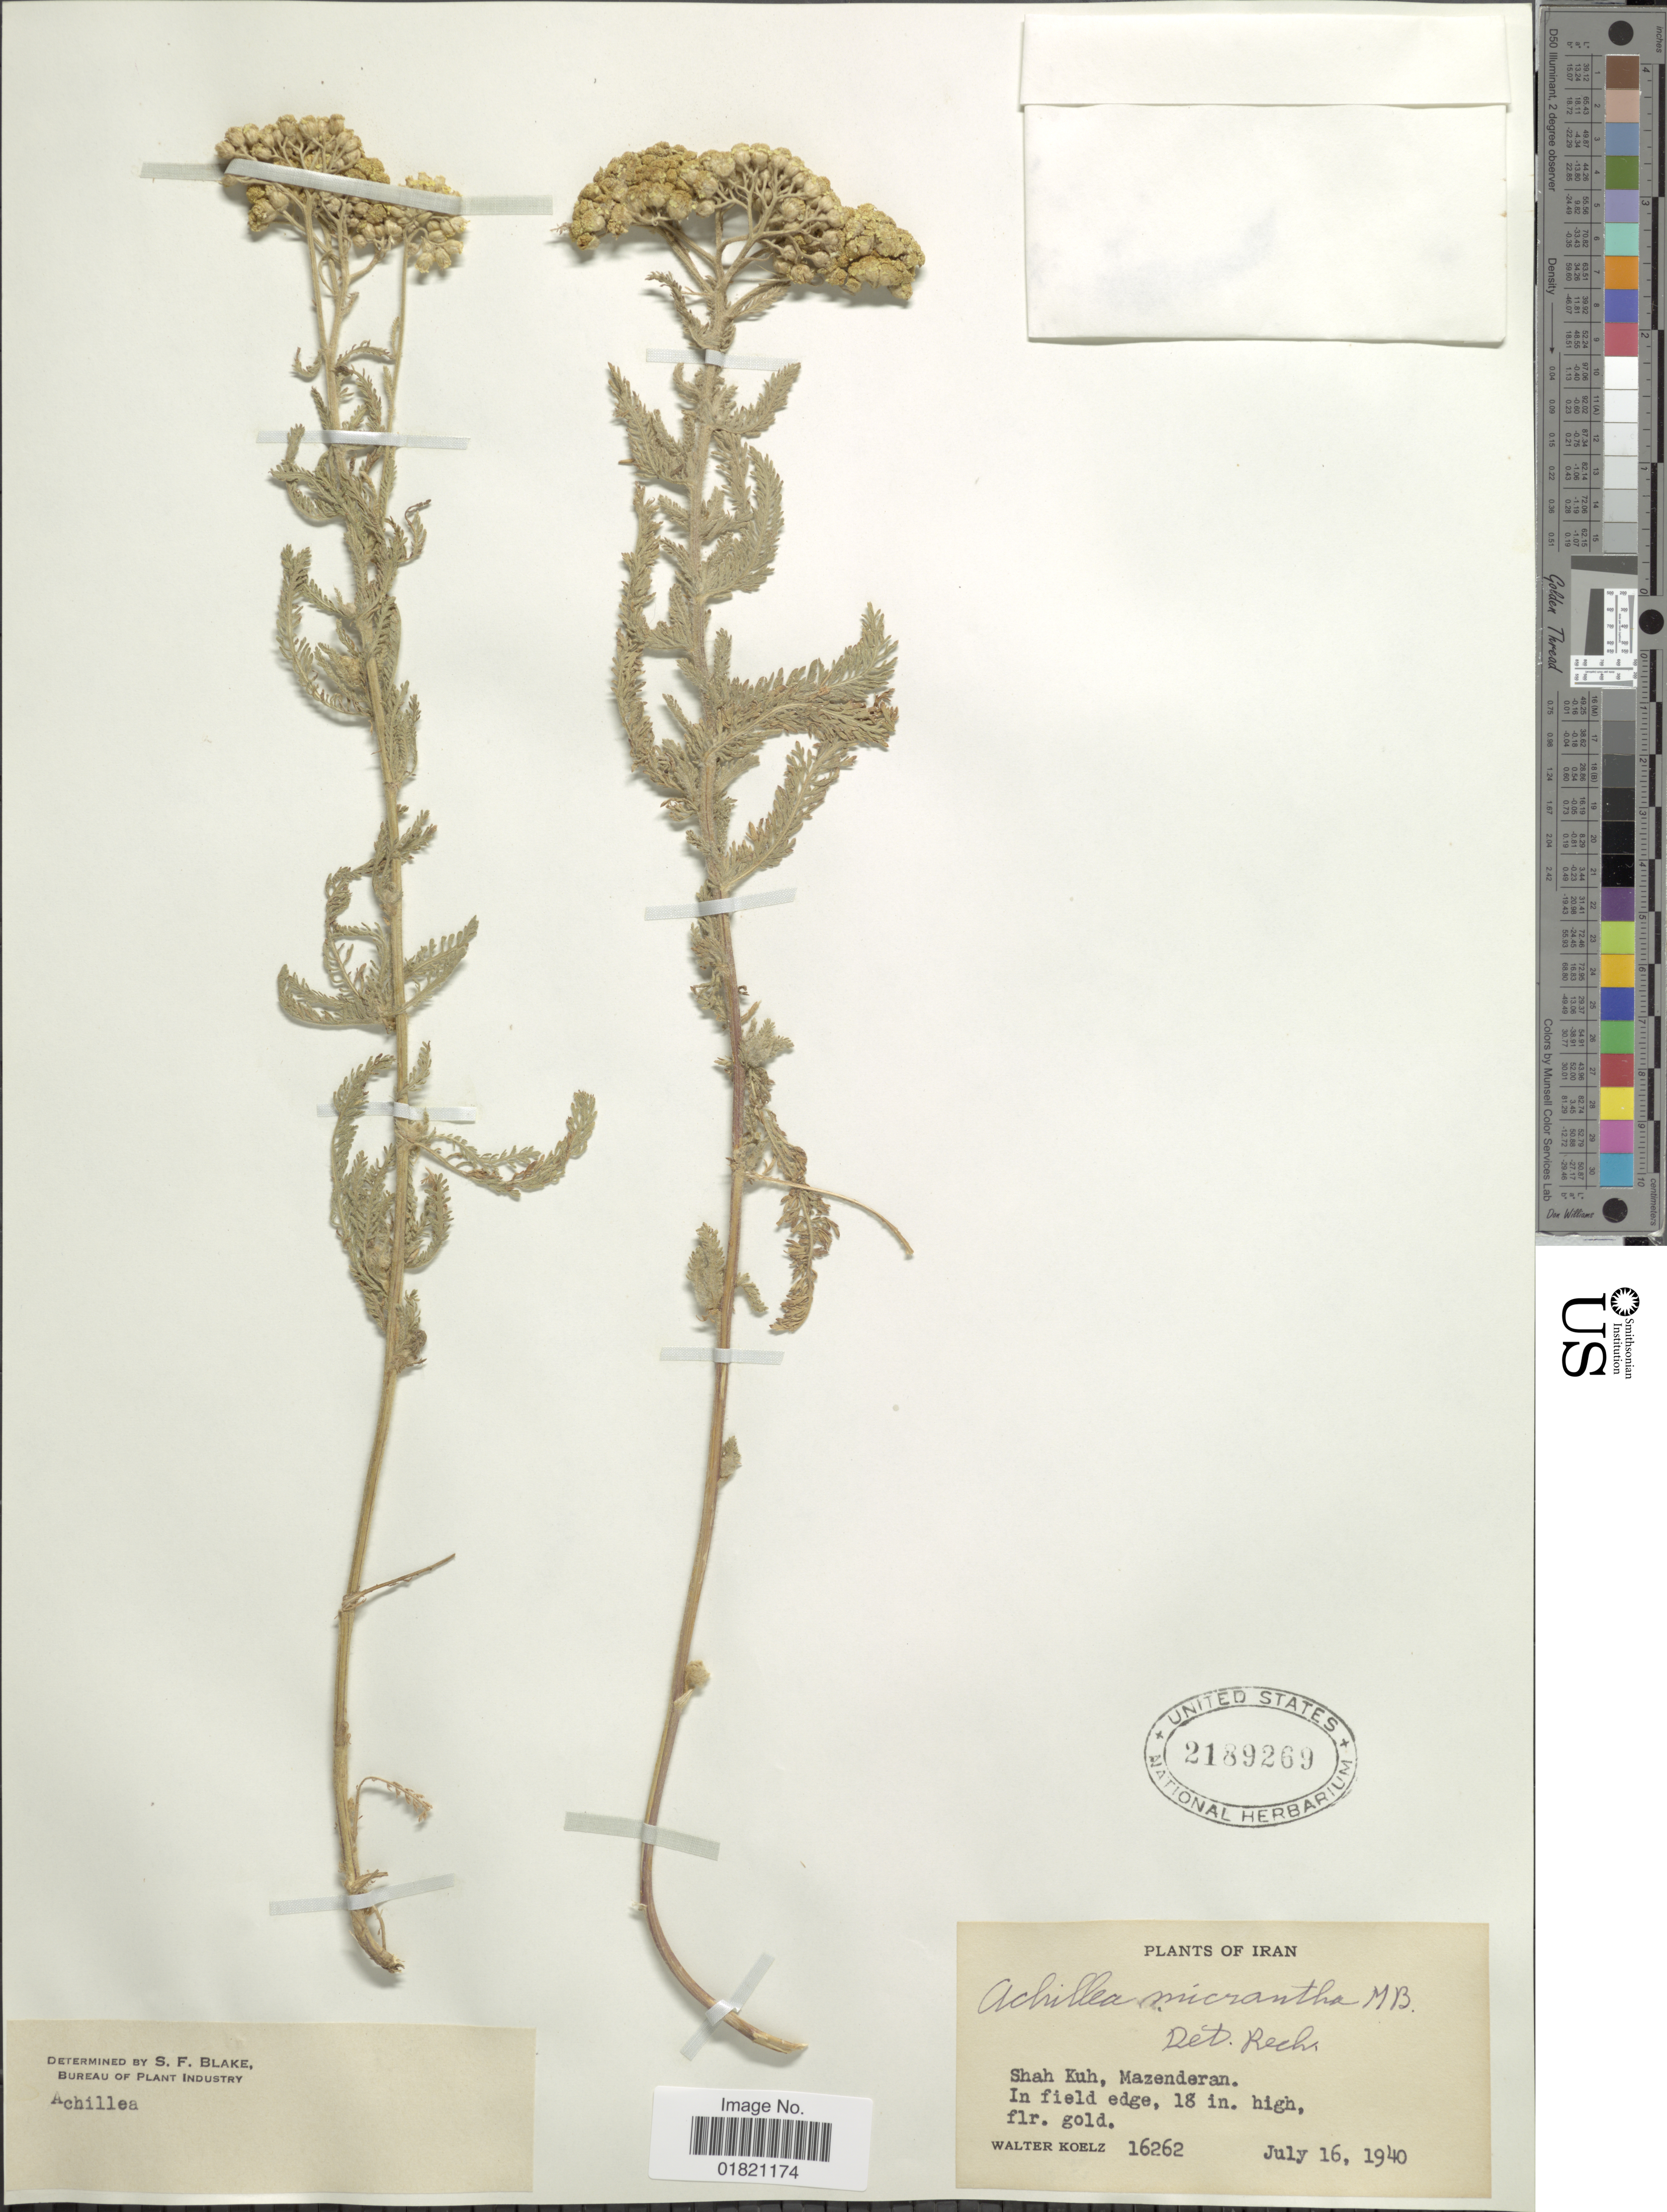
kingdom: Plantae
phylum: Tracheophyta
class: Magnoliopsida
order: Asterales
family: Asteraceae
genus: Achillea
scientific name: Achillea micrantha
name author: M. Bieb.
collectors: W. N. Koelz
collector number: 16262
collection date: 1940-07-16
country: Iran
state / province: Mazandaran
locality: Shah Kuh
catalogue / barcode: US 2189269